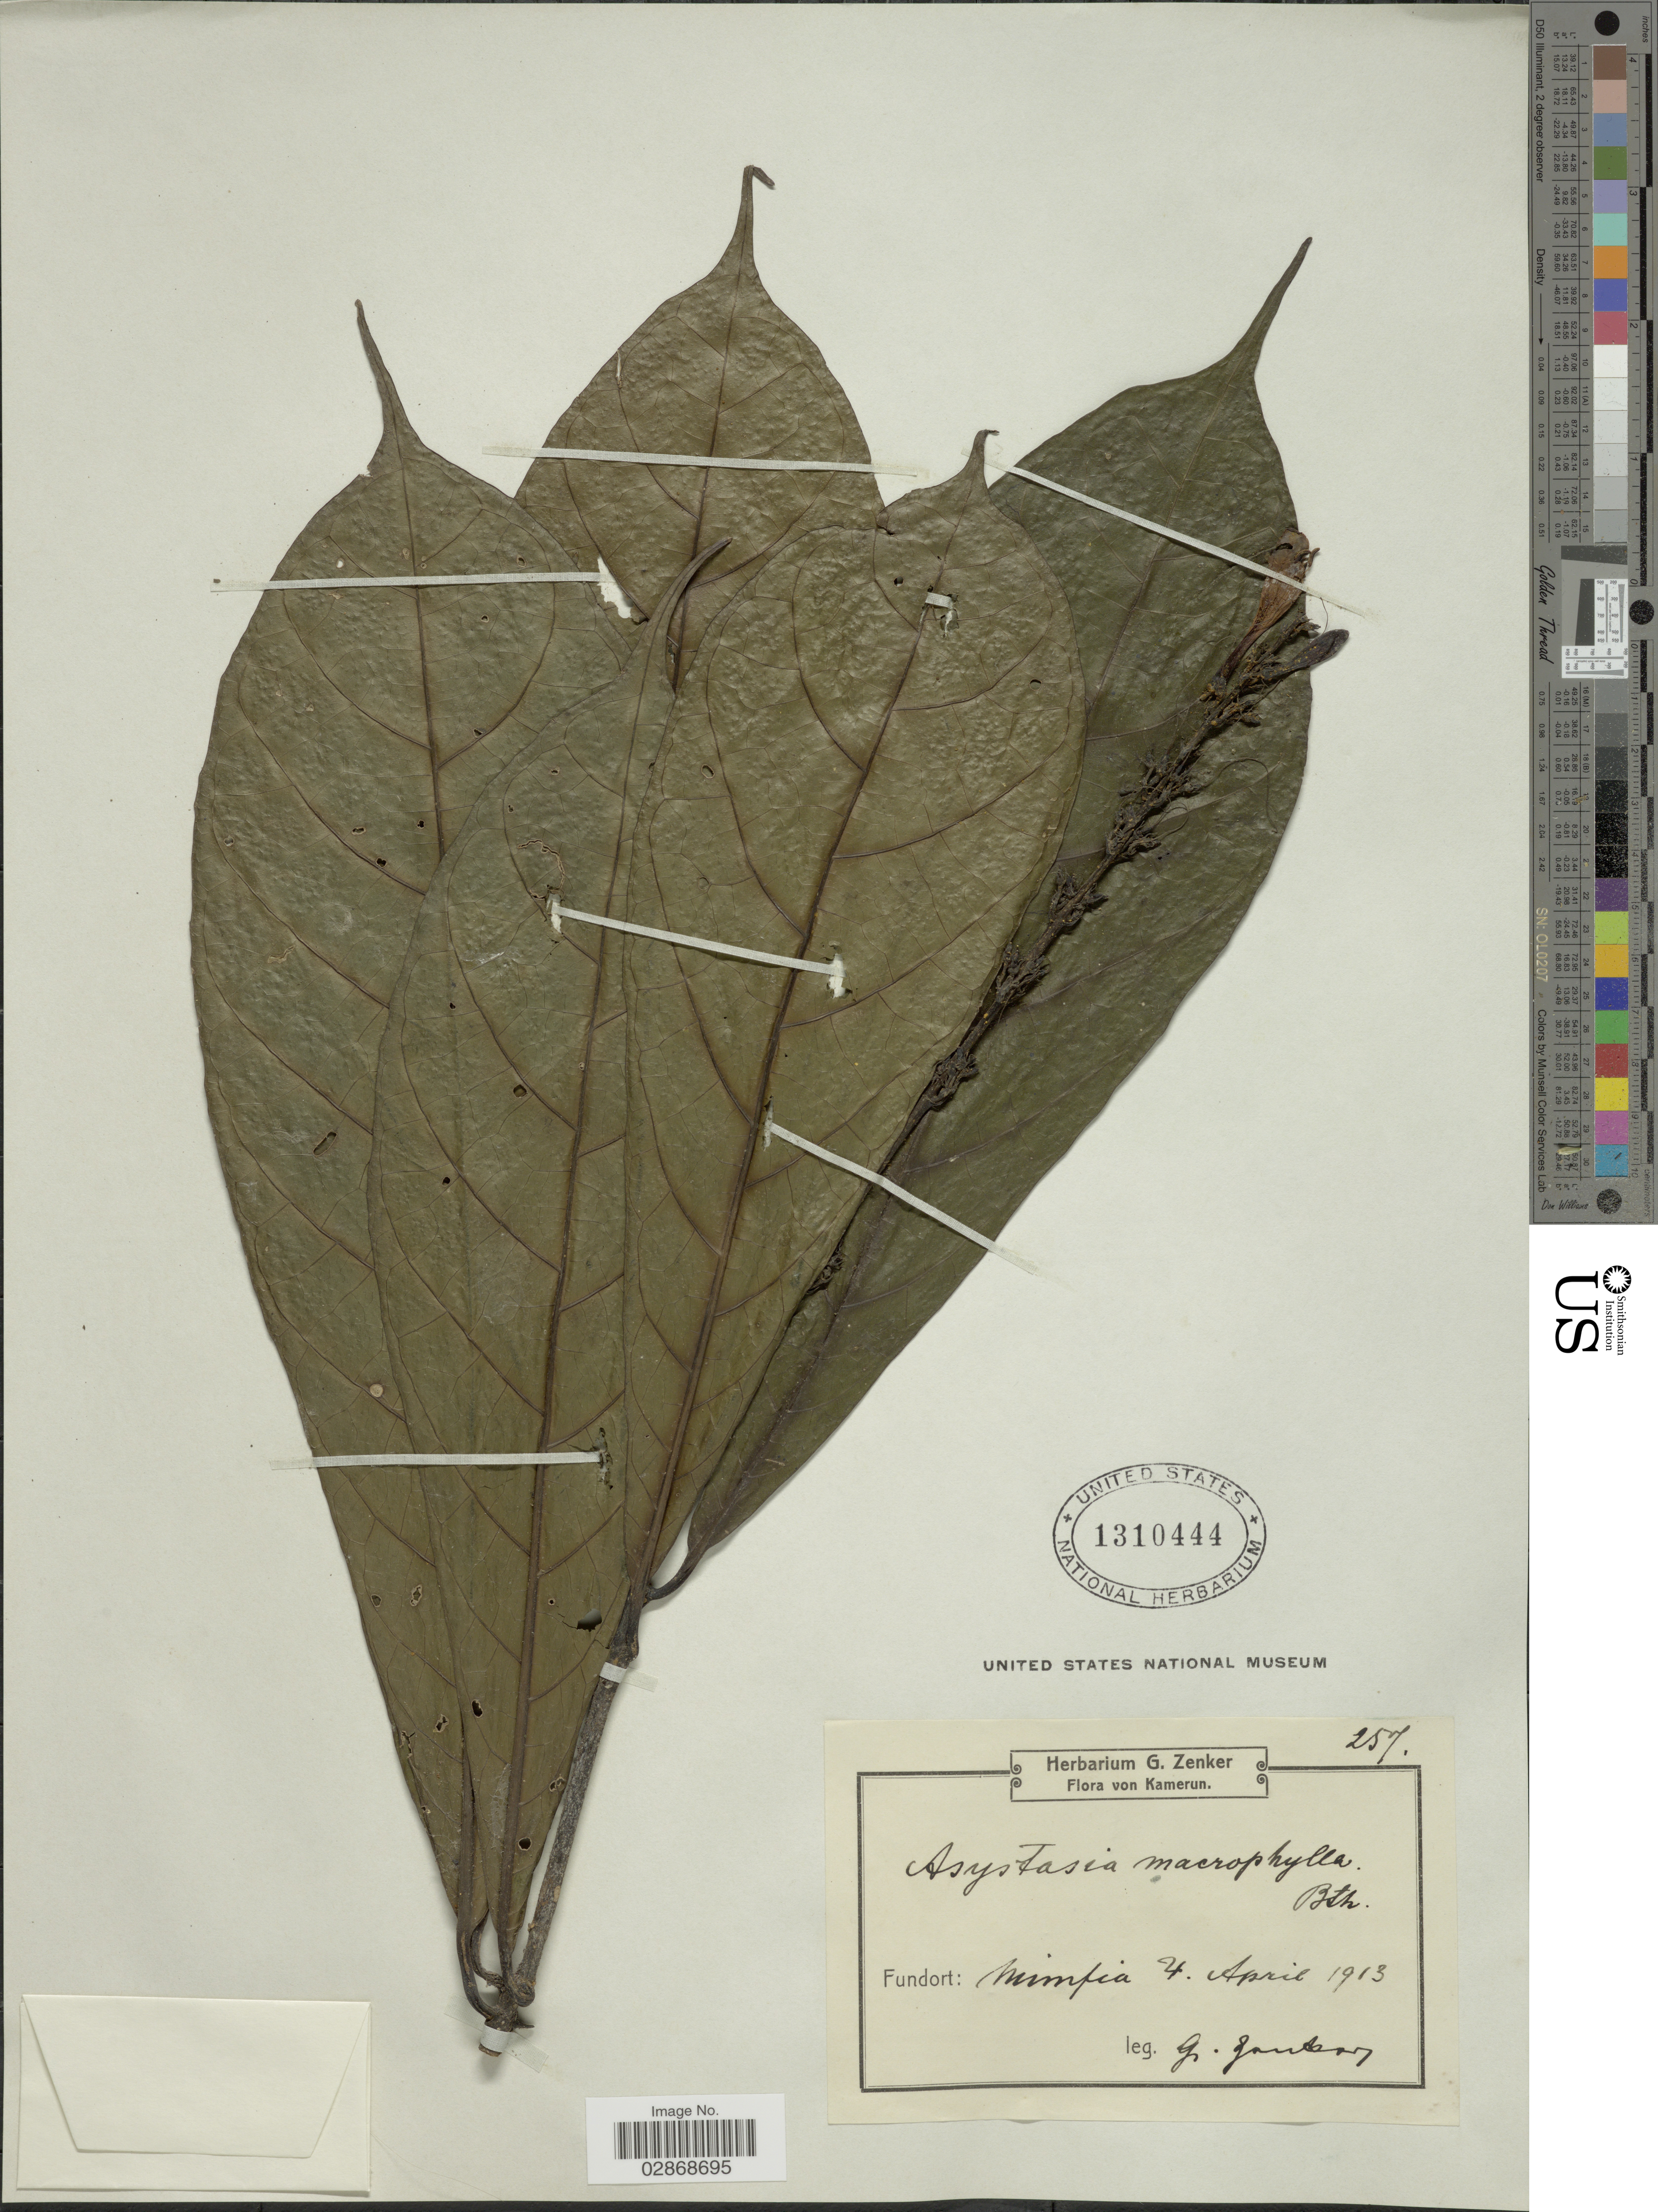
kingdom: Plantae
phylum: Tracheophyta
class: Magnoliopsida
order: Lamiales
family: Acanthaceae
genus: Asystasia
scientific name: Asystasia macrophylla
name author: (T. Anderson) Lindau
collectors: G. A. Zenker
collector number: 257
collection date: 1913-04-04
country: Cameroon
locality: Mimfia.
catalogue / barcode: US 1310444